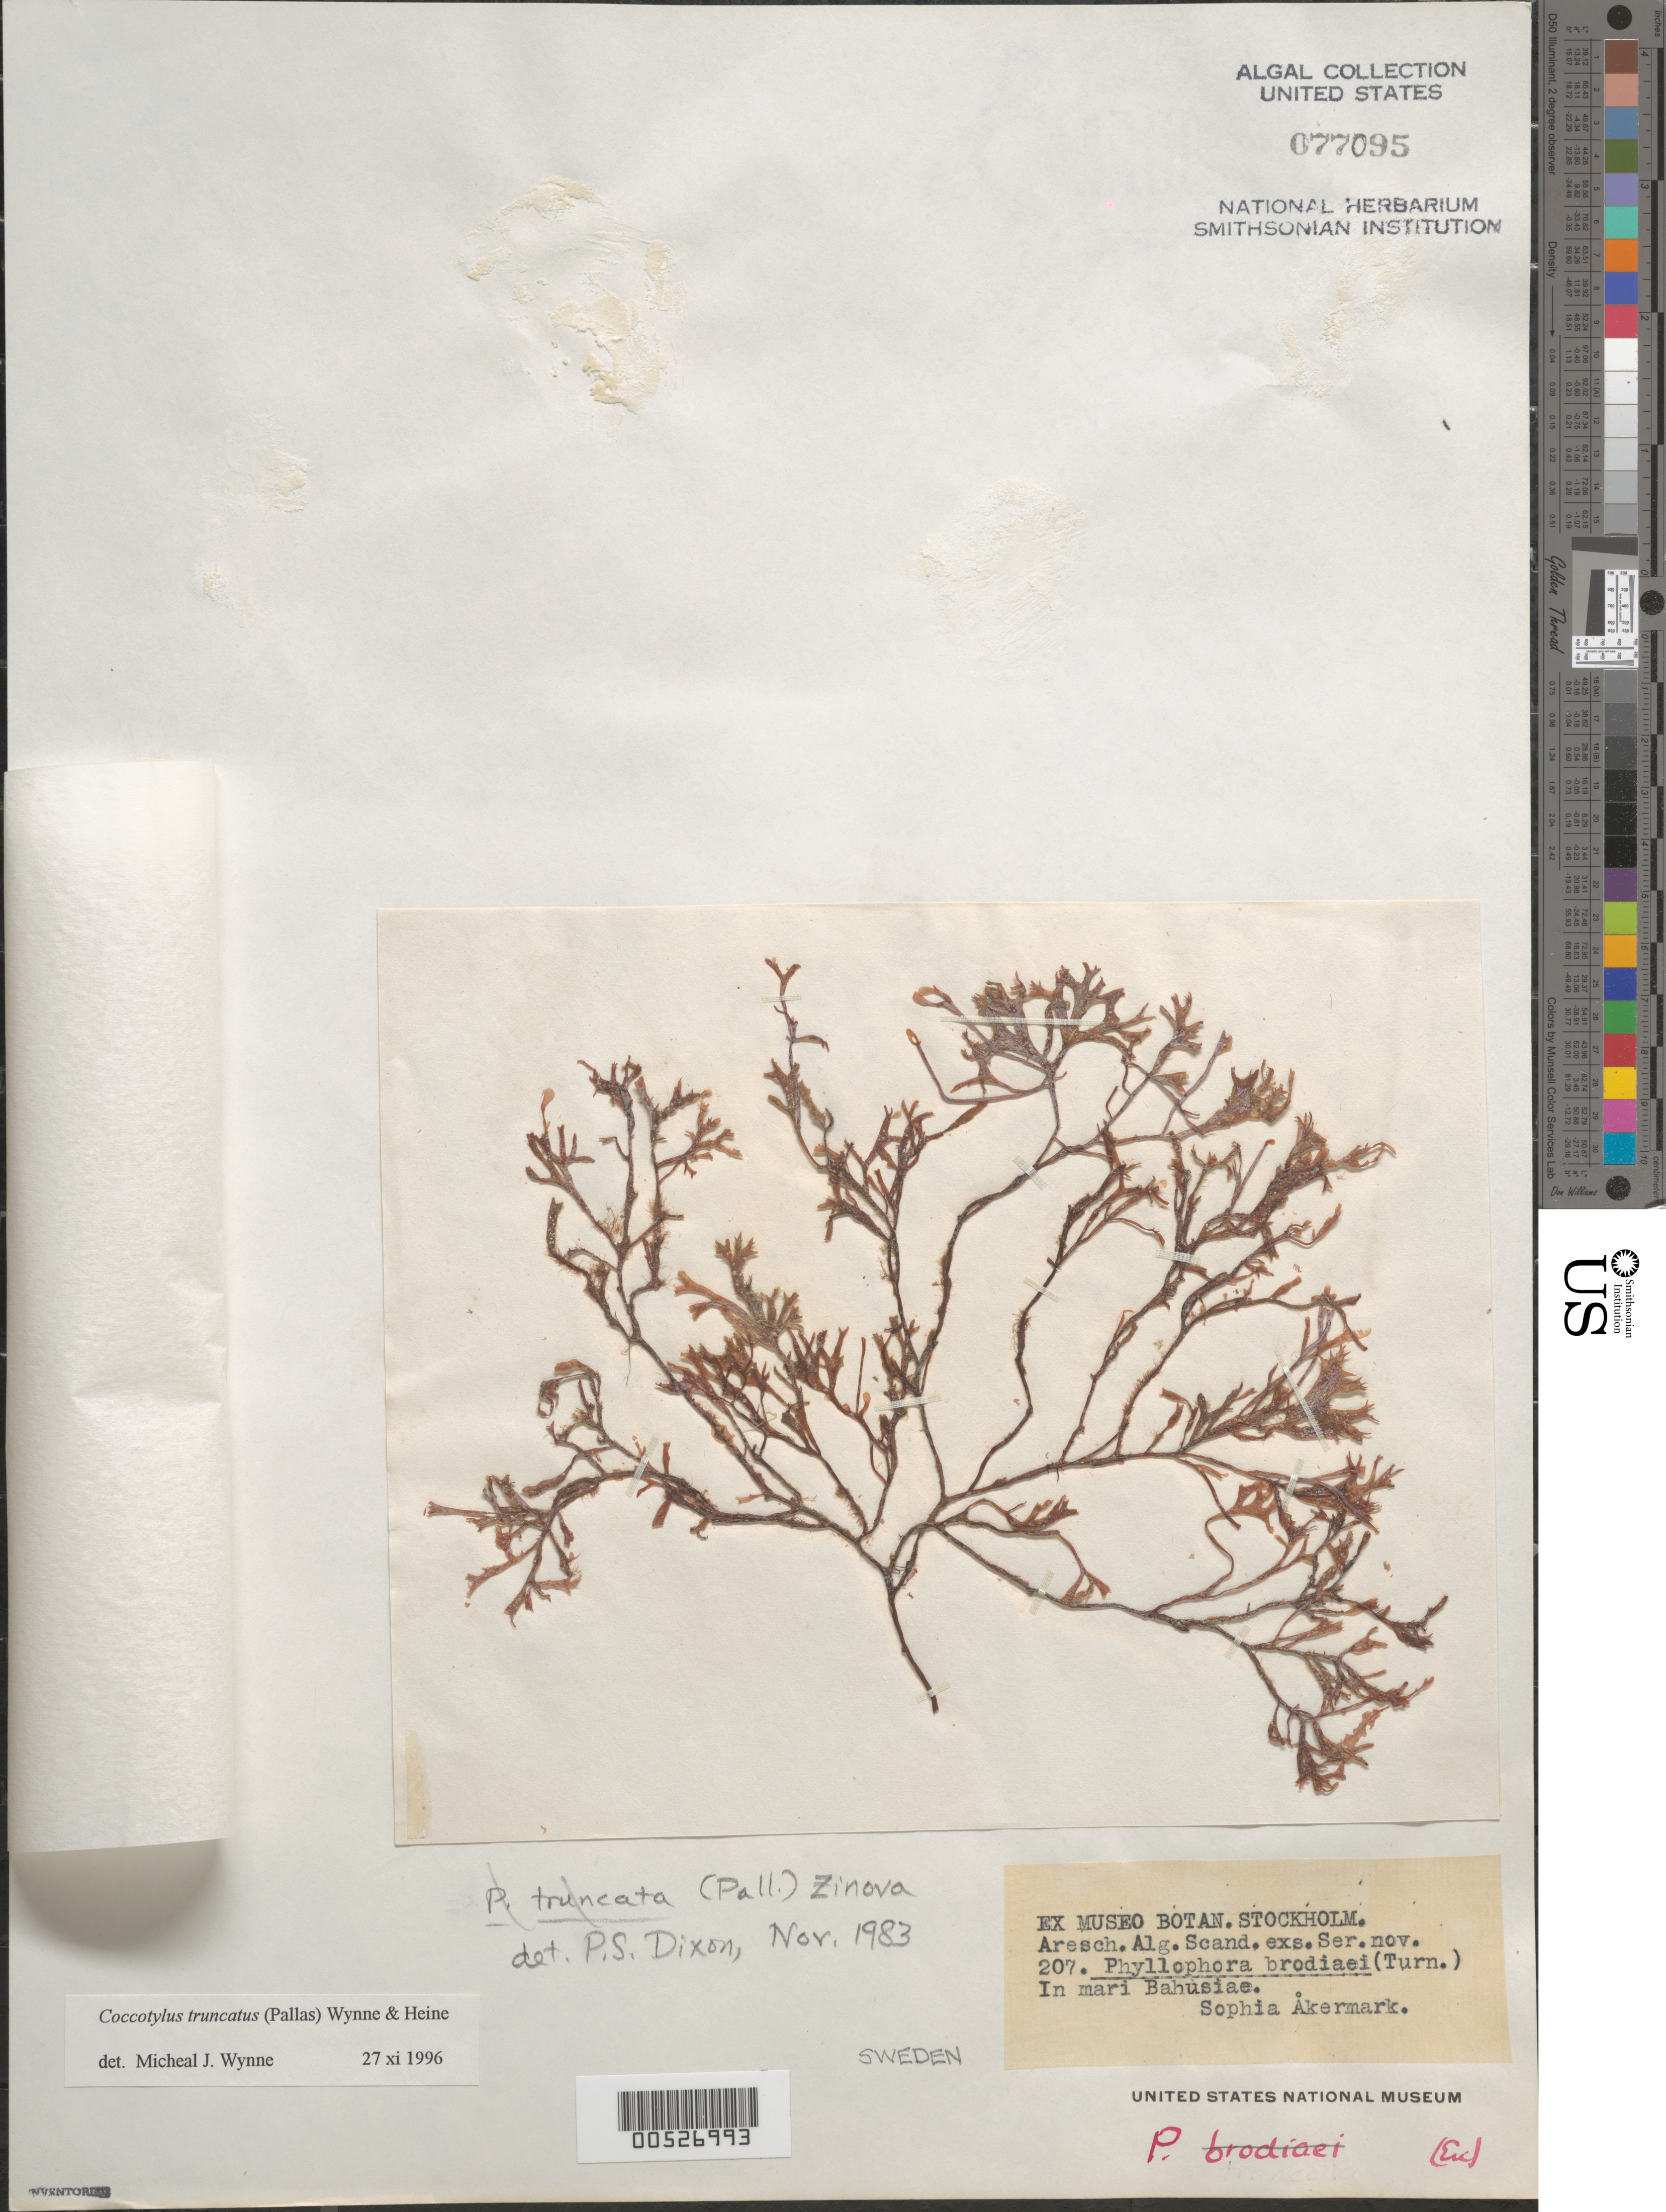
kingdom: Plantae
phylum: Rhodophyta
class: Florideophyceae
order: Gigartinales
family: Phyllophoraceae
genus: Coccotylus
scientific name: Coccotylus truncatus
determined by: Wynne, M. J.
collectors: S. Akermark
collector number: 207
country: Sweden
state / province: Västra Götaland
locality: Bohus bay (mari bahusiae)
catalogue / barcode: US 77095